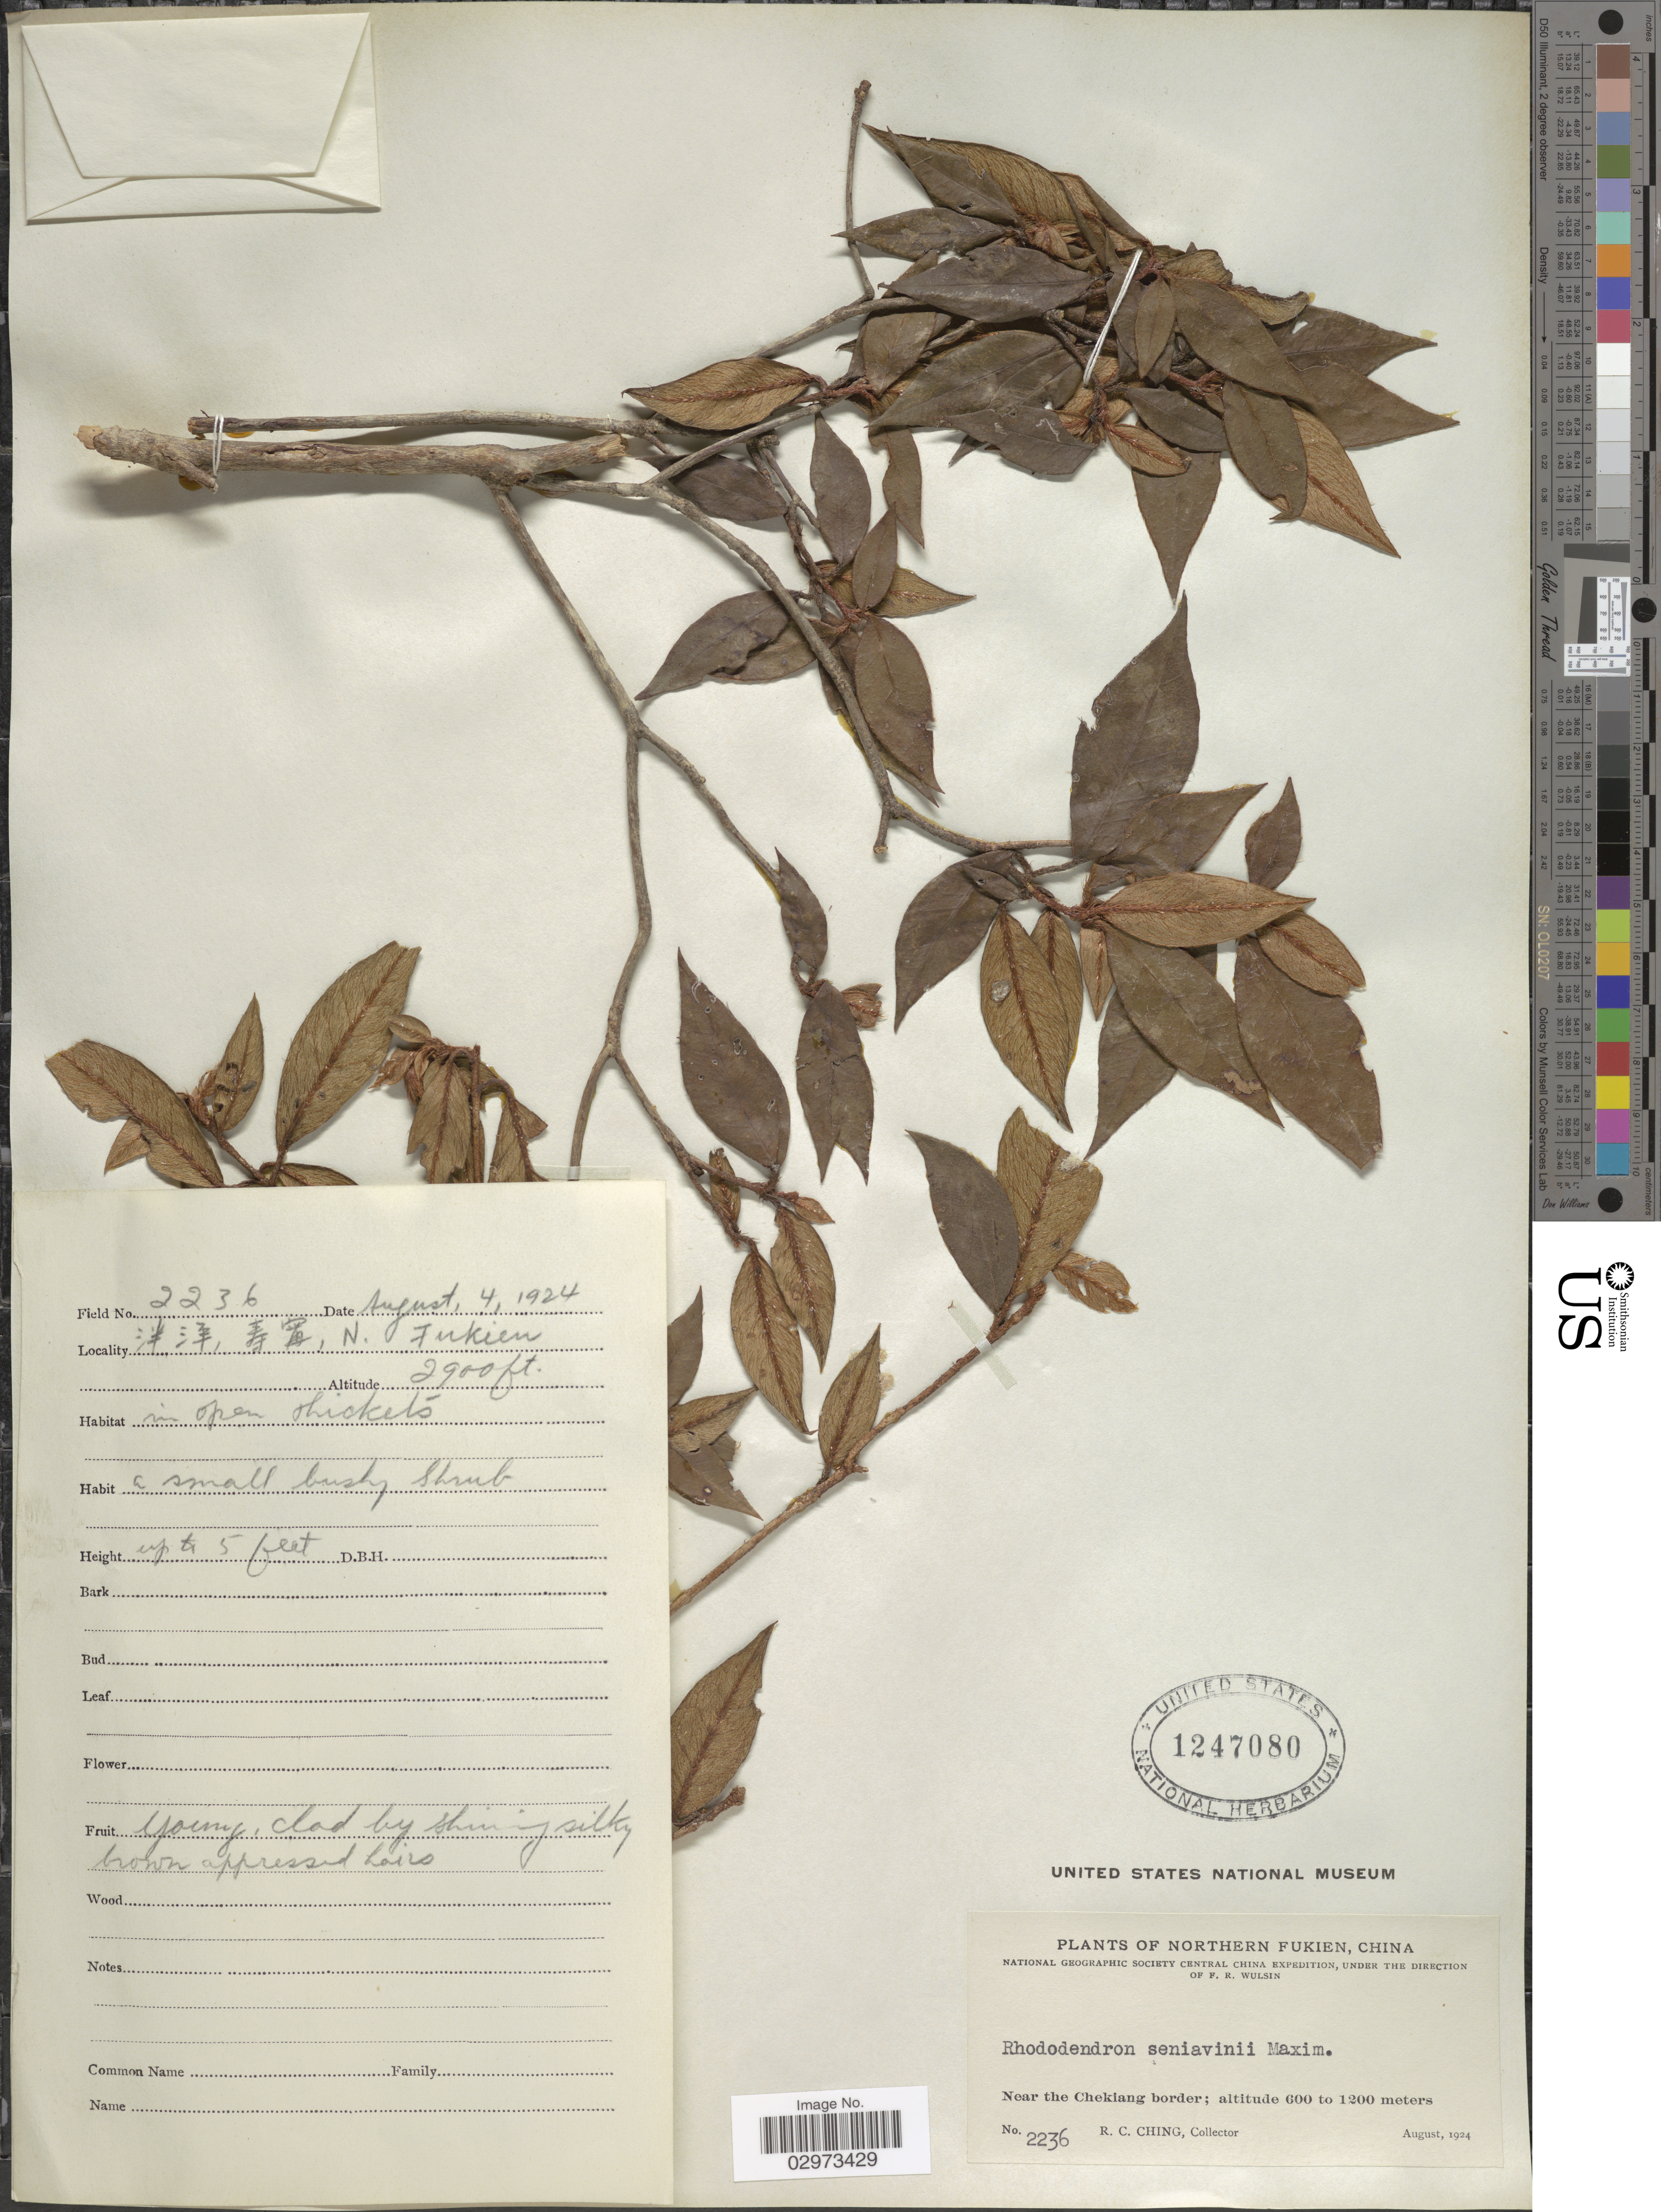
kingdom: Plantae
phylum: Tracheophyta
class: Magnoliopsida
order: Ericales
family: Ericaceae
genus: Rhododendron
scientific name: Rhododendron seniavinii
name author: Maxim.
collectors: R. C. Ching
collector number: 2236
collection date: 1924-08-04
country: China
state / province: Fujian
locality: Northern Fukien. Near the Chekiang border.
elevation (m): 884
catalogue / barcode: US 1247080